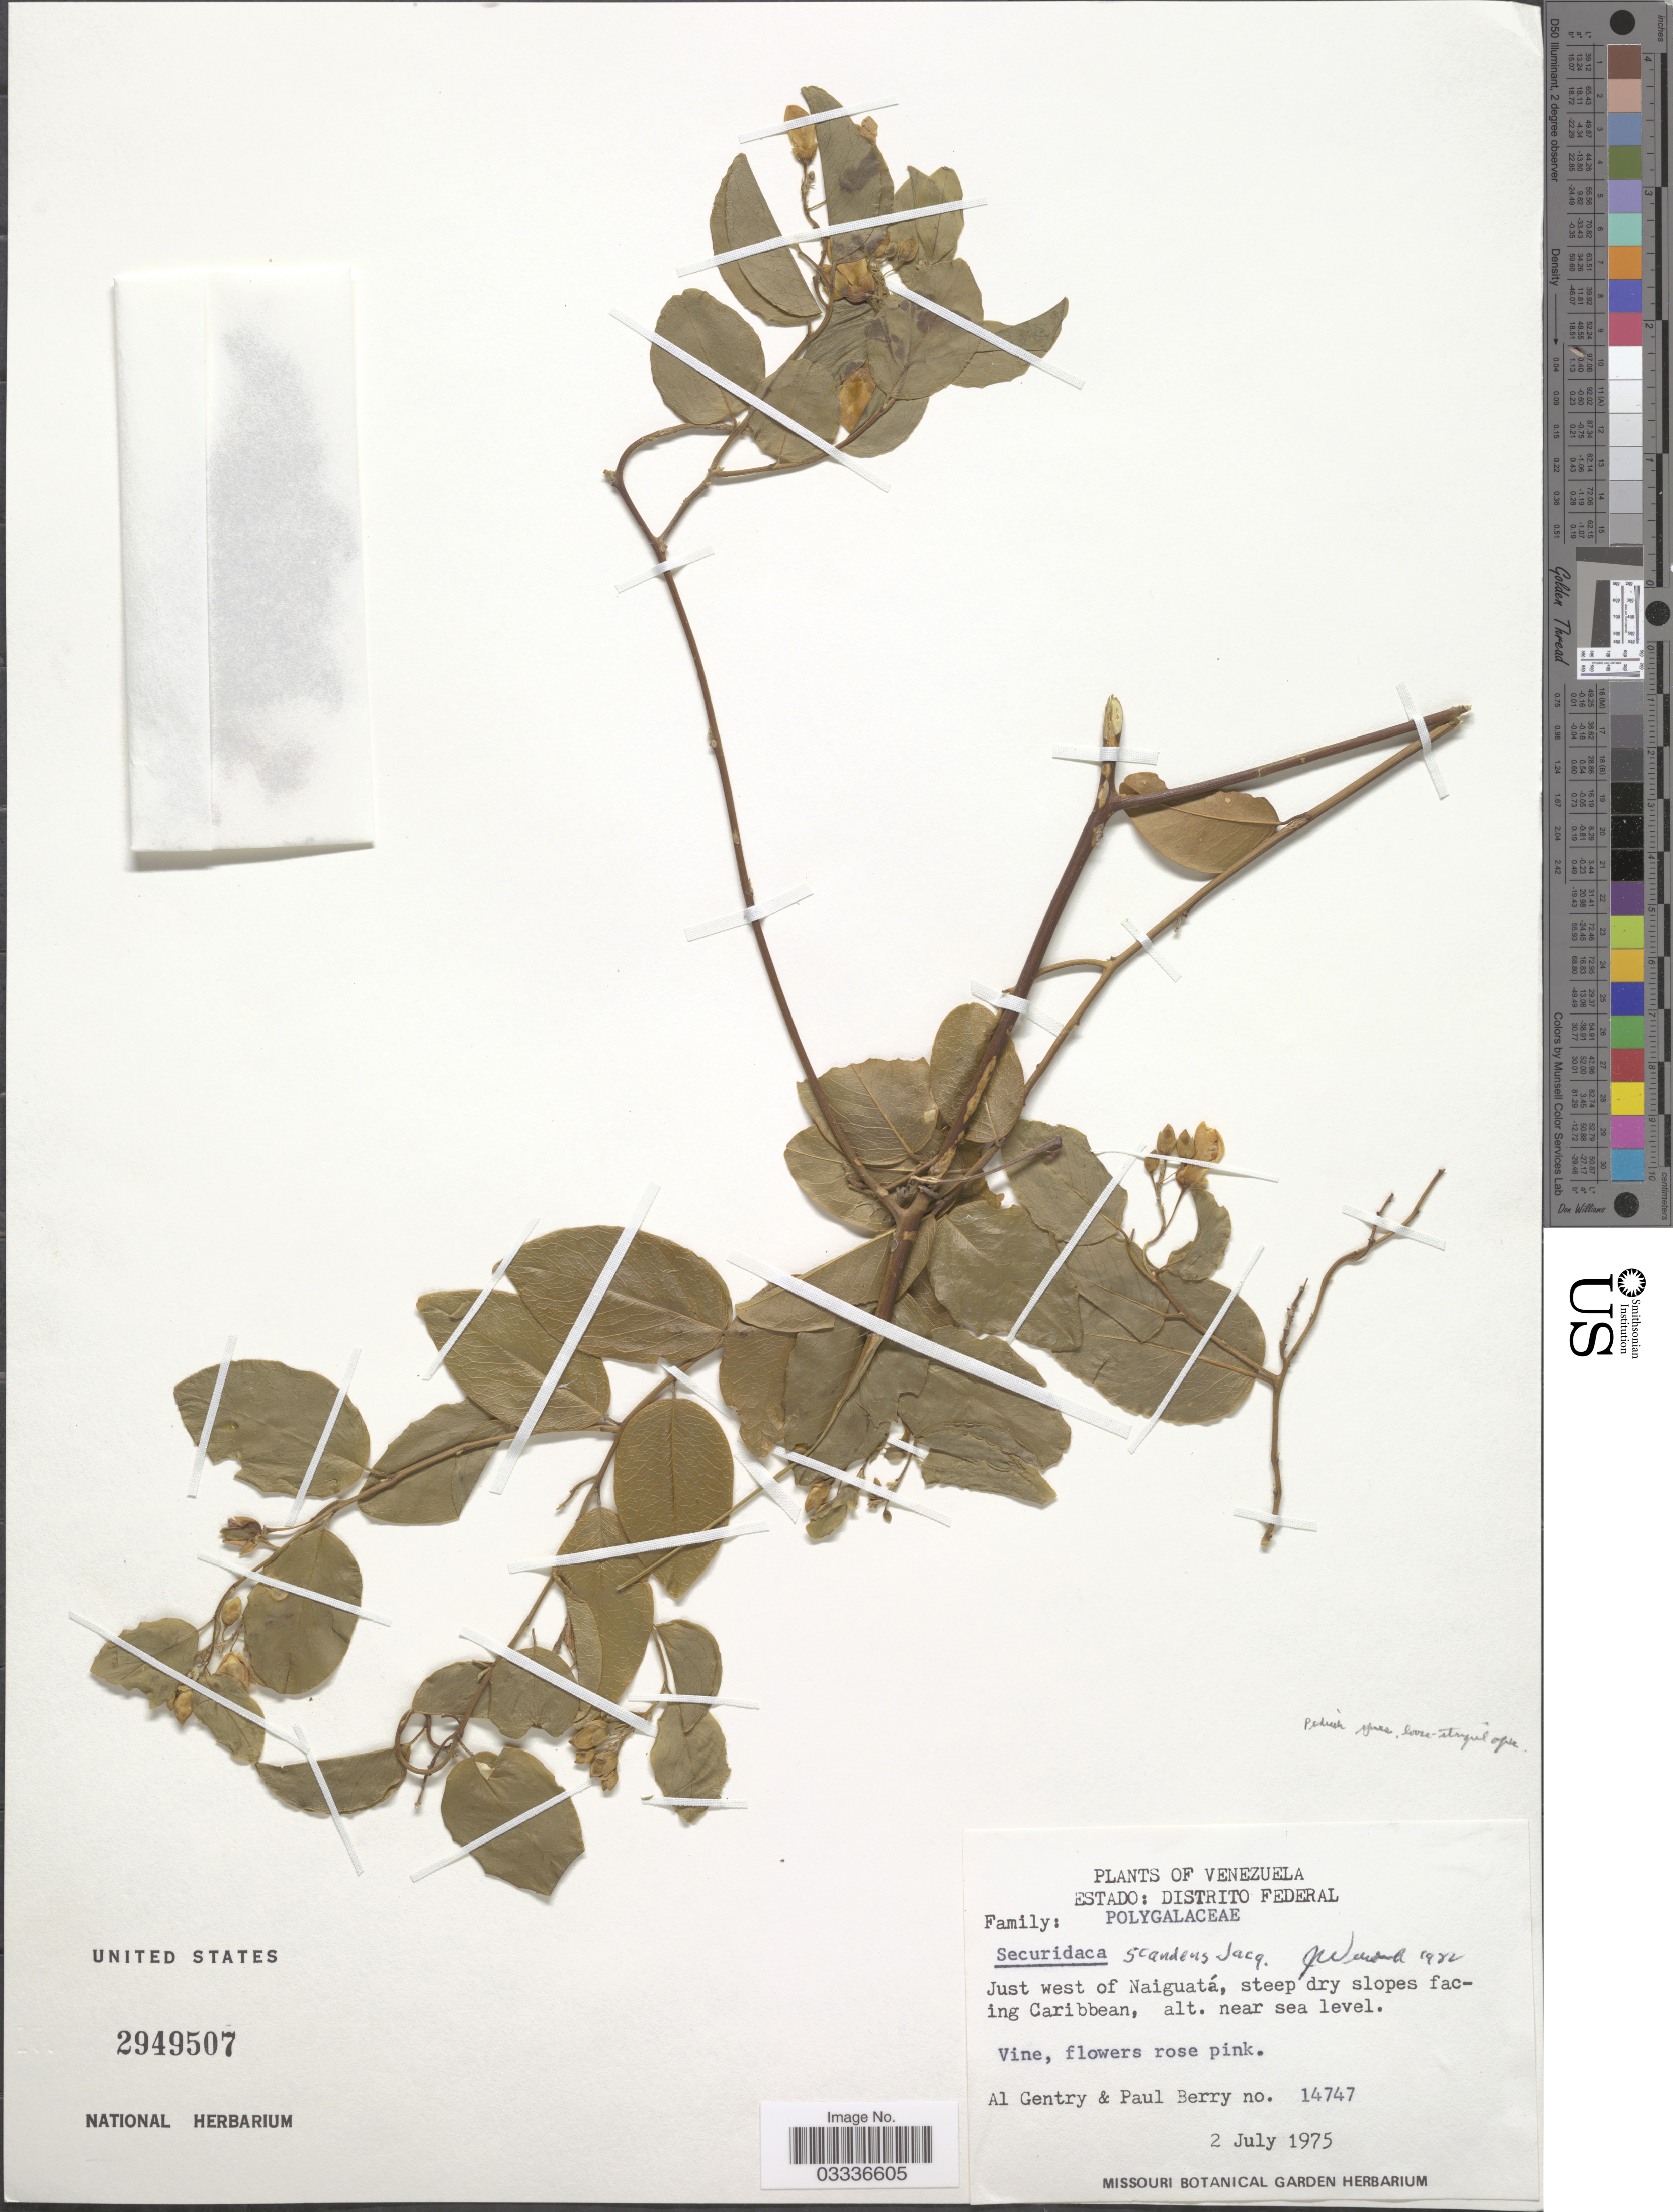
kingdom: Plantae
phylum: Tracheophyta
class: Magnoliopsida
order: Fabales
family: Polygalaceae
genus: Securidaca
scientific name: Securidaca scandens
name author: Jacq.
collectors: A. H. Gentry & P. E. Berry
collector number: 14747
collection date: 1975-07-02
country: Venezuela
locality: Estado: Distrito Federal. Just west of Naiguatá.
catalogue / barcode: US 2949507